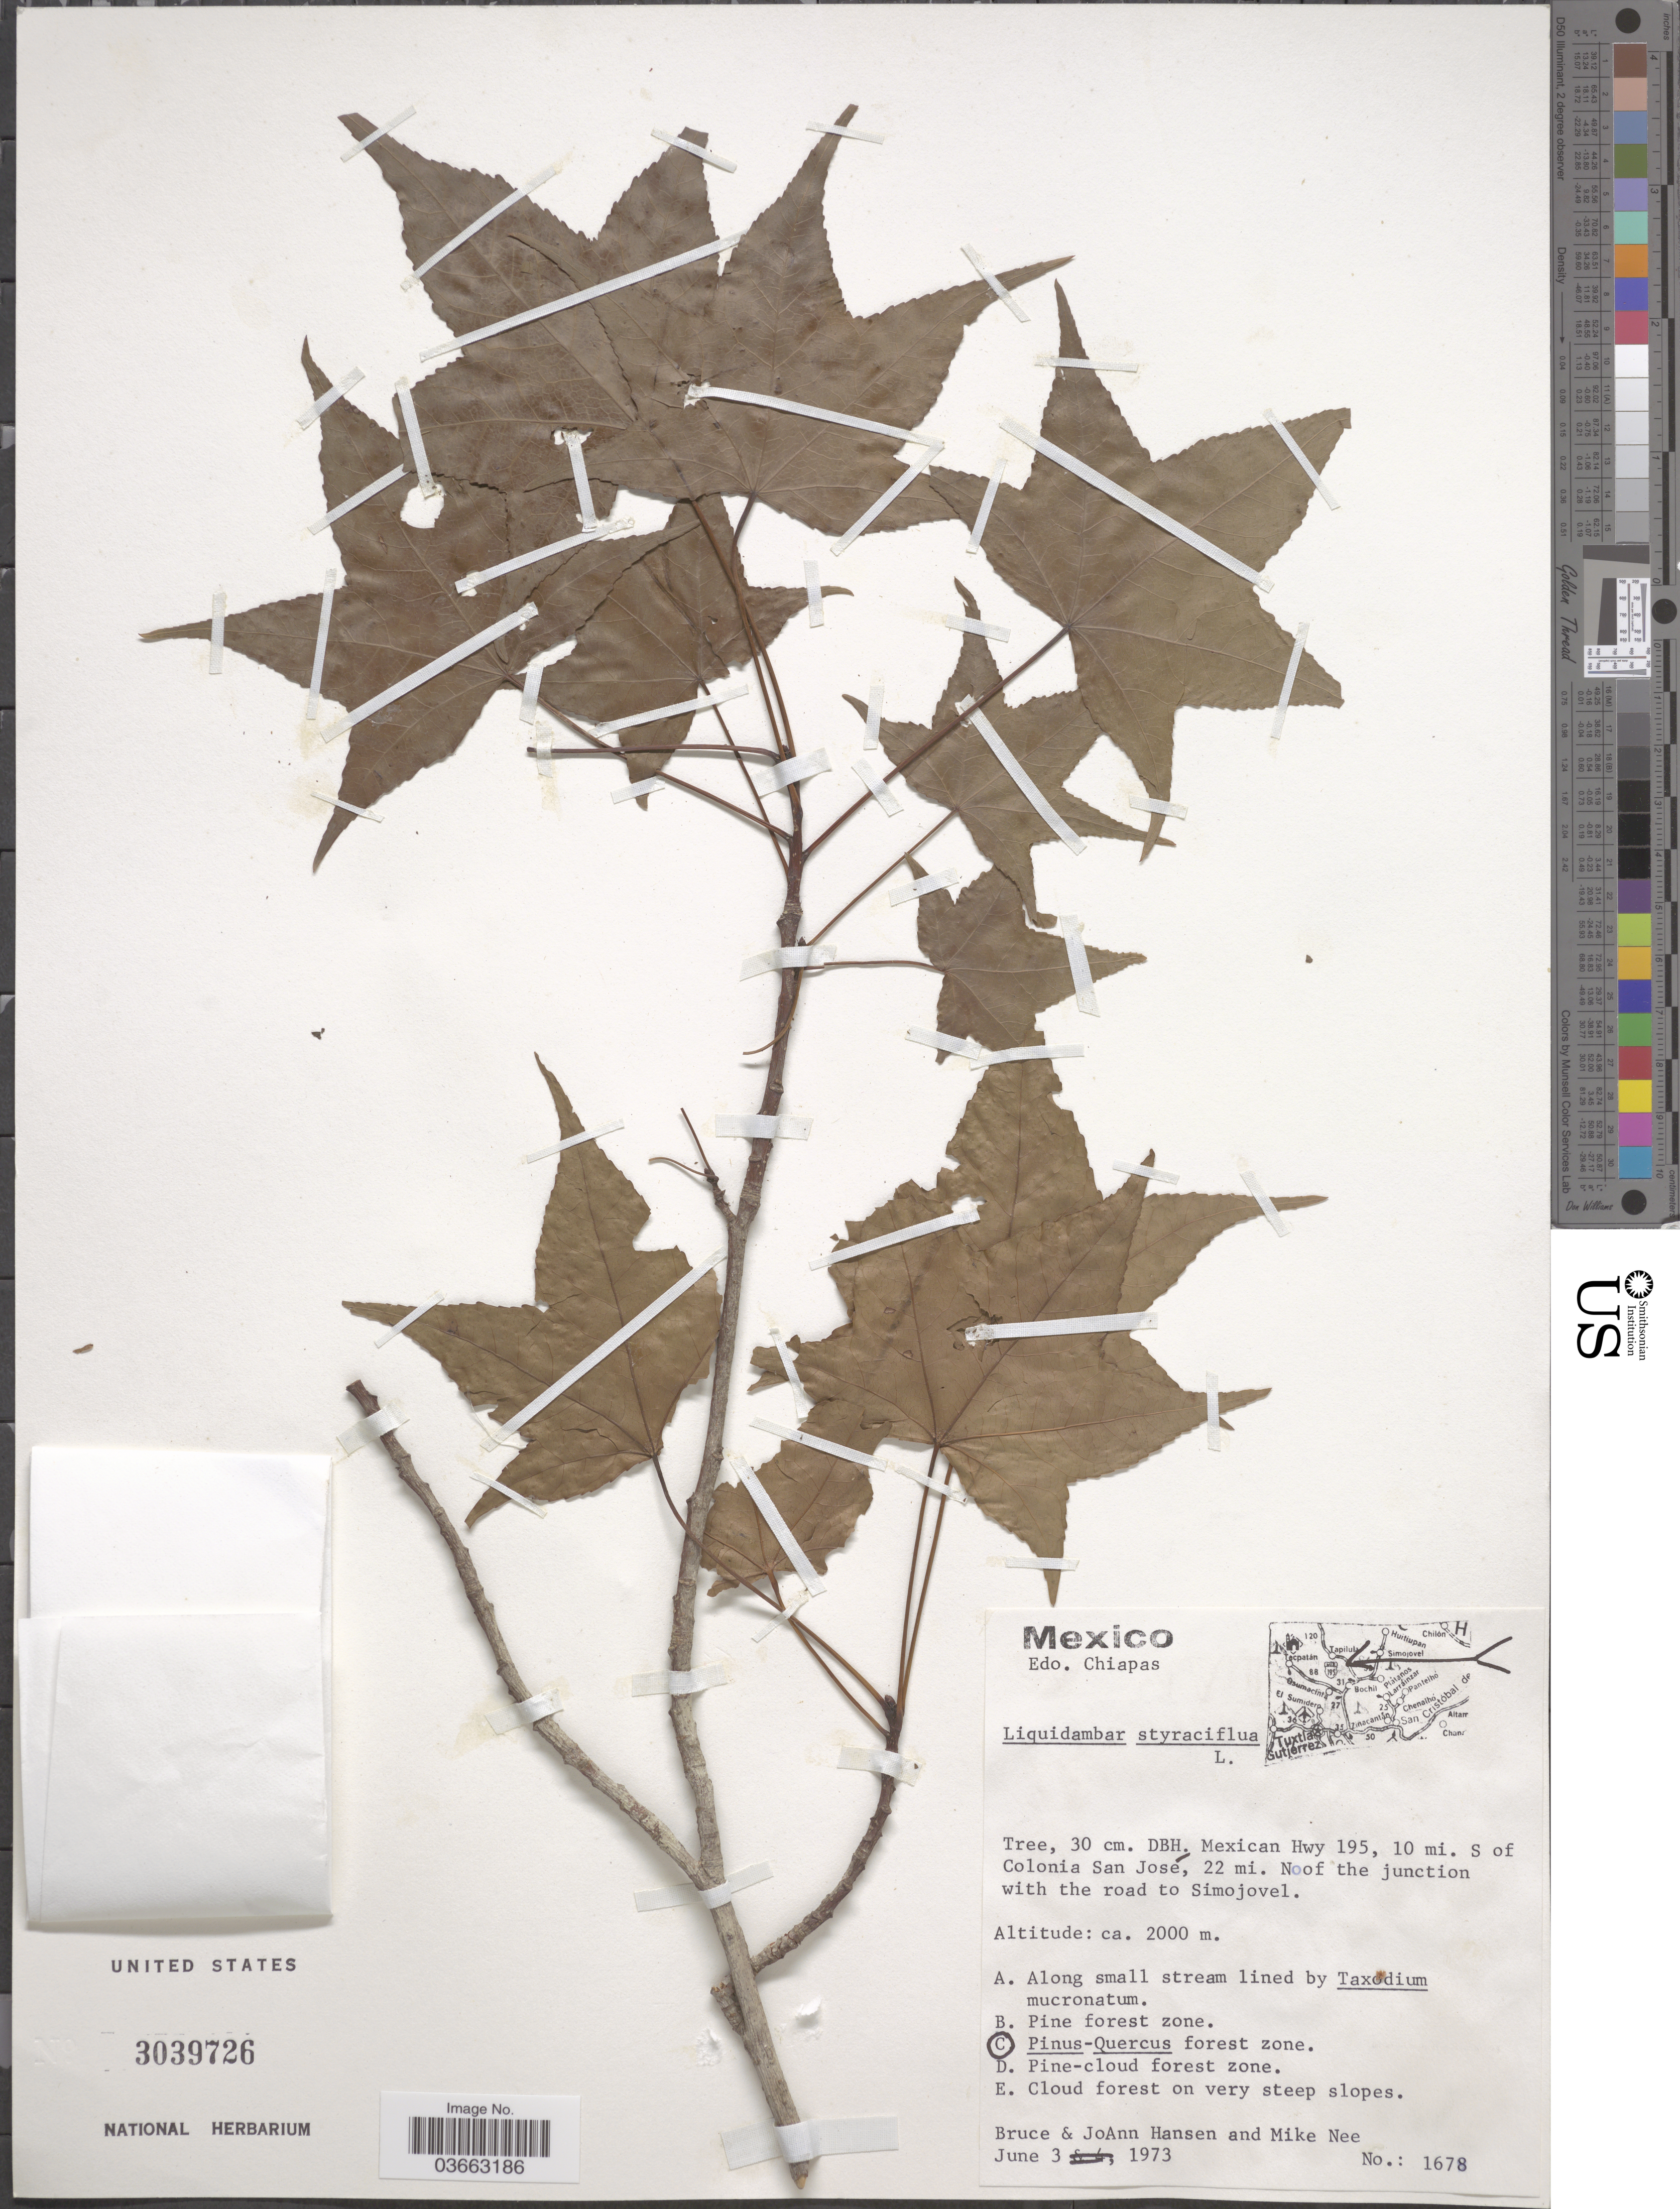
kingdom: Plantae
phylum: Tracheophyta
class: Magnoliopsida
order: Saxifragales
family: Altingiaceae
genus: Liquidambar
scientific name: Liquidambar styraciflua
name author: L.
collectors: B. Hansen, J. Hansen & M. Nee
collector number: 1678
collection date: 1973-06-03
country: Mexico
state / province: Chiapas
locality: Mexican Hwy 195, 10 mi. S of Colonia San José, 22 mi. No of the junction with the road to Simojovel.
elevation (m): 2000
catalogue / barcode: US 3039726